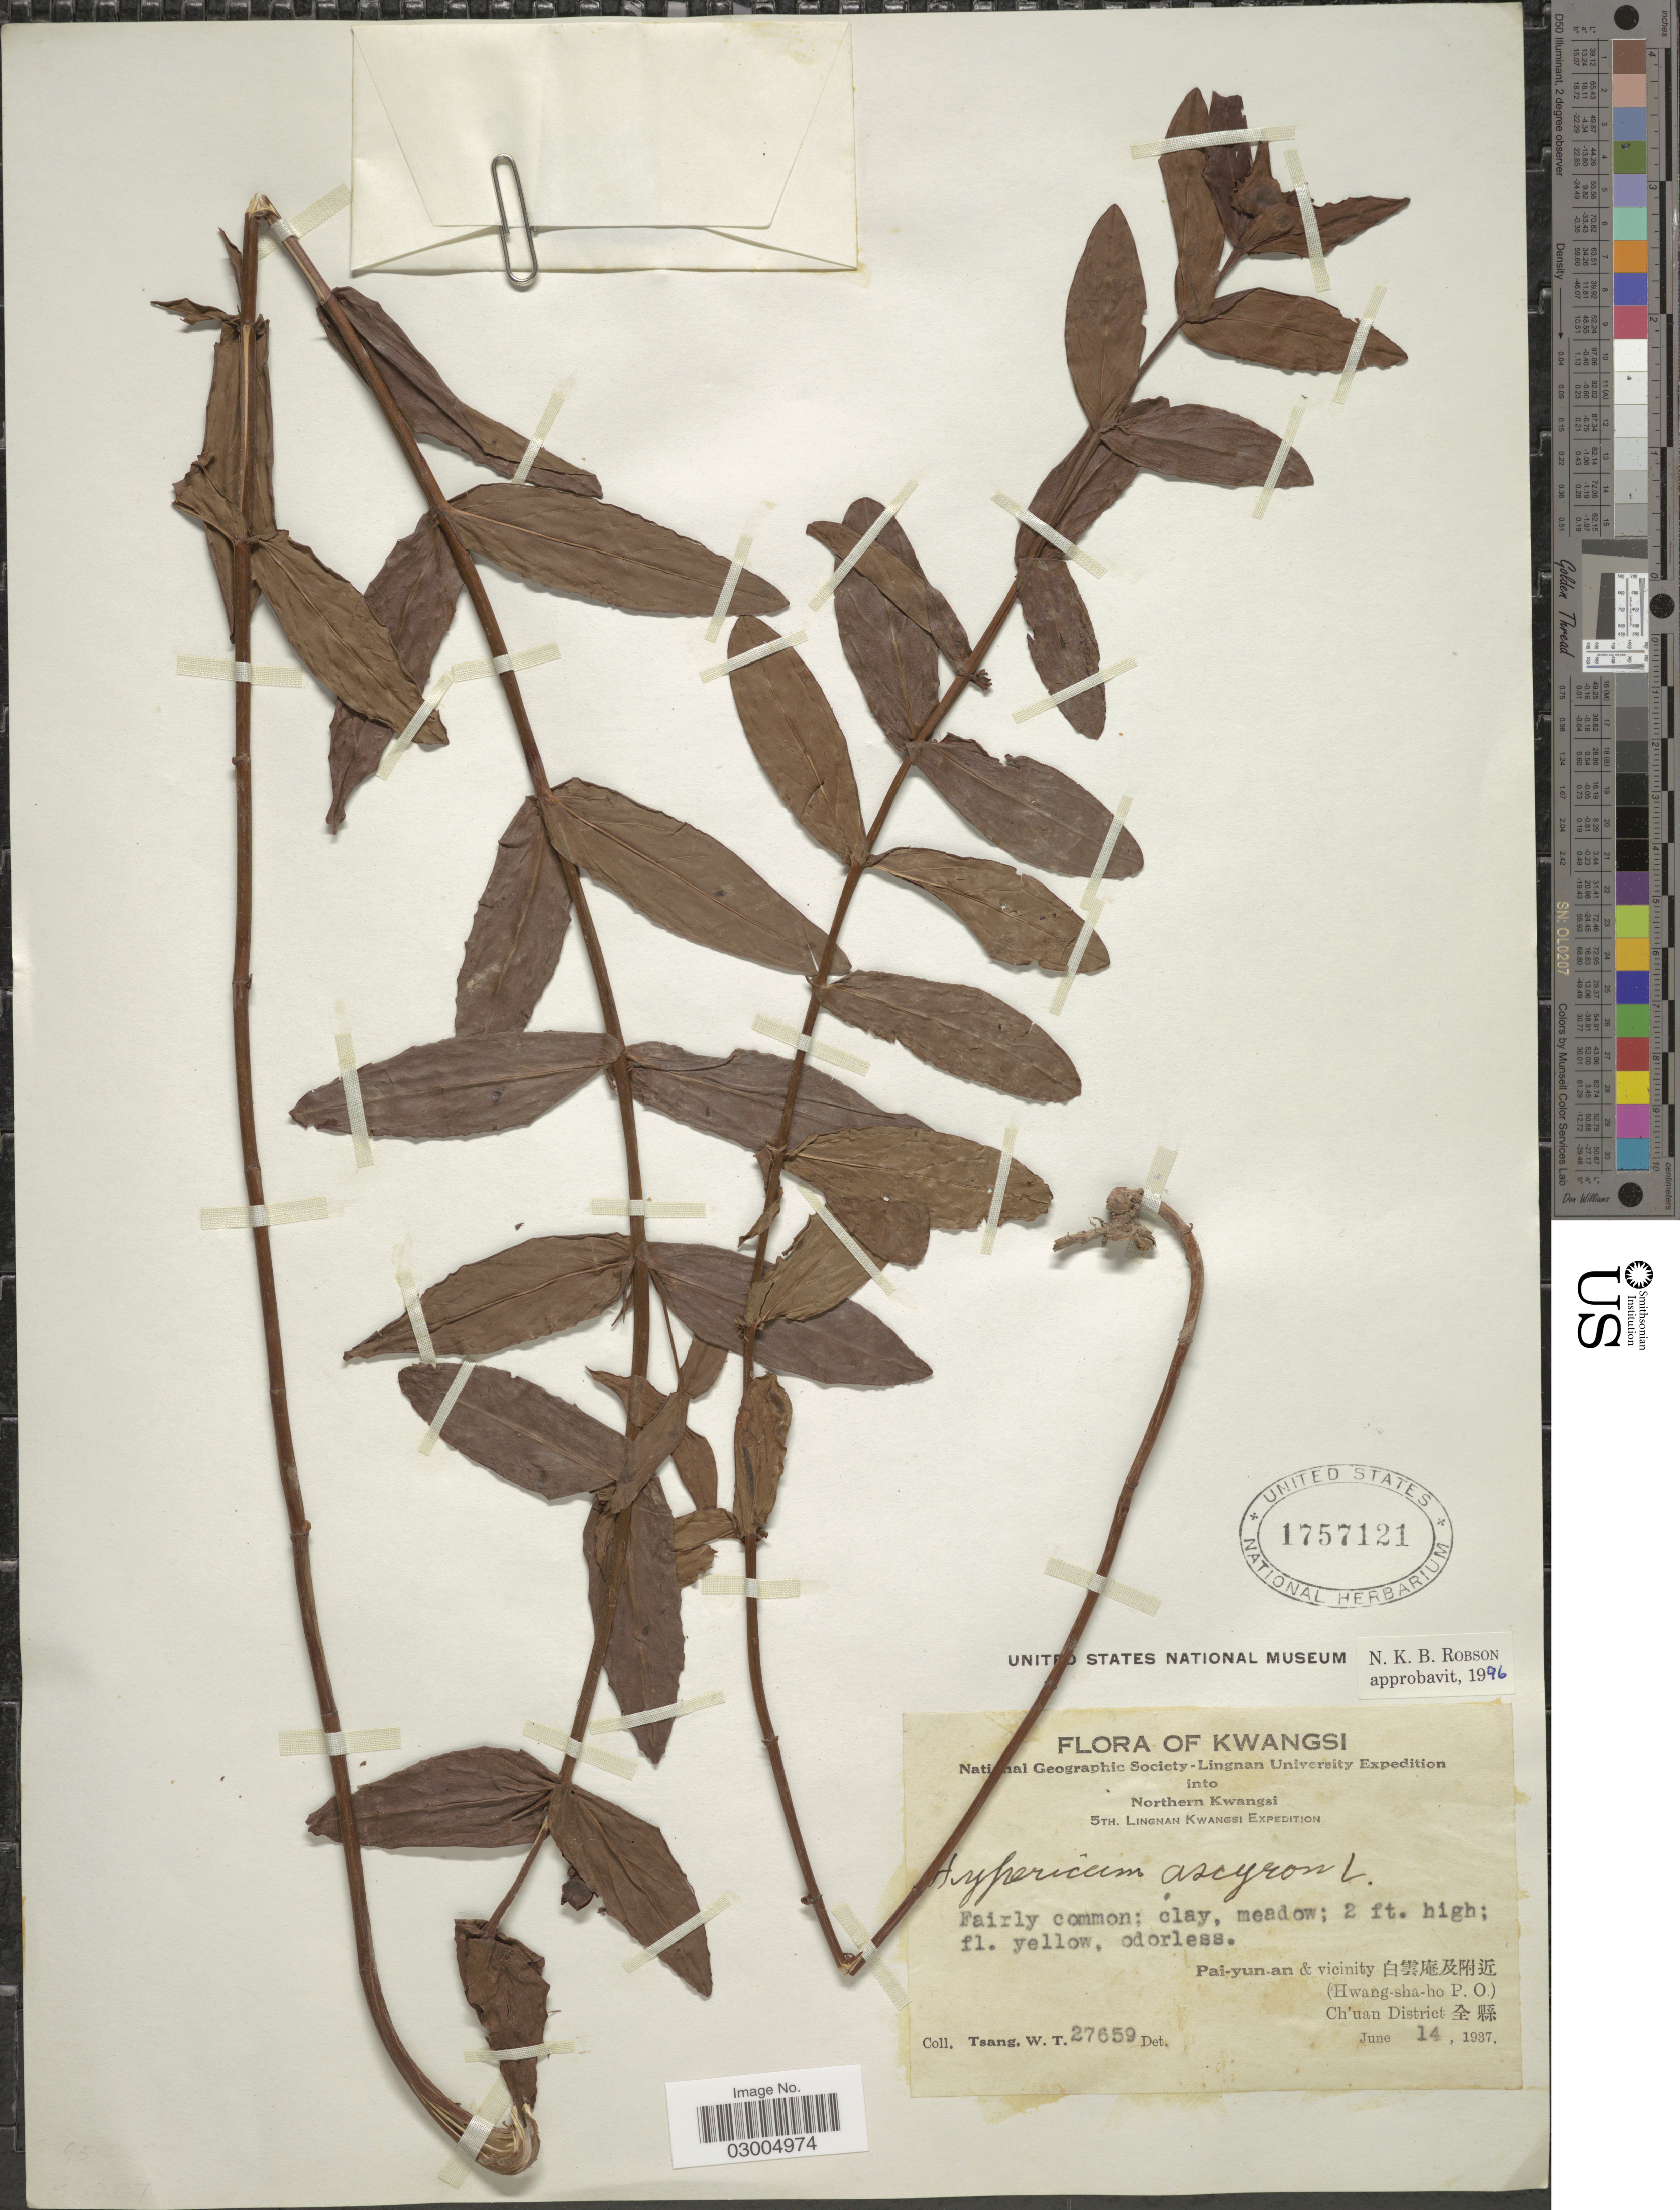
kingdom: Plantae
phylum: Tracheophyta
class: Magnoliopsida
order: Malpighiales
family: Hypericaceae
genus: Hypericum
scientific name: Hypericum ascyron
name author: L.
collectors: W. T. Tsang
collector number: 27659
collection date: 1937-06-14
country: China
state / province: Guangxi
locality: Kwangsi. Northern Kwangsi. Pai-yun-an & vicinity. (Hwang-sha-ho P.O.) Ch'uan District.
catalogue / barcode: US 1757121